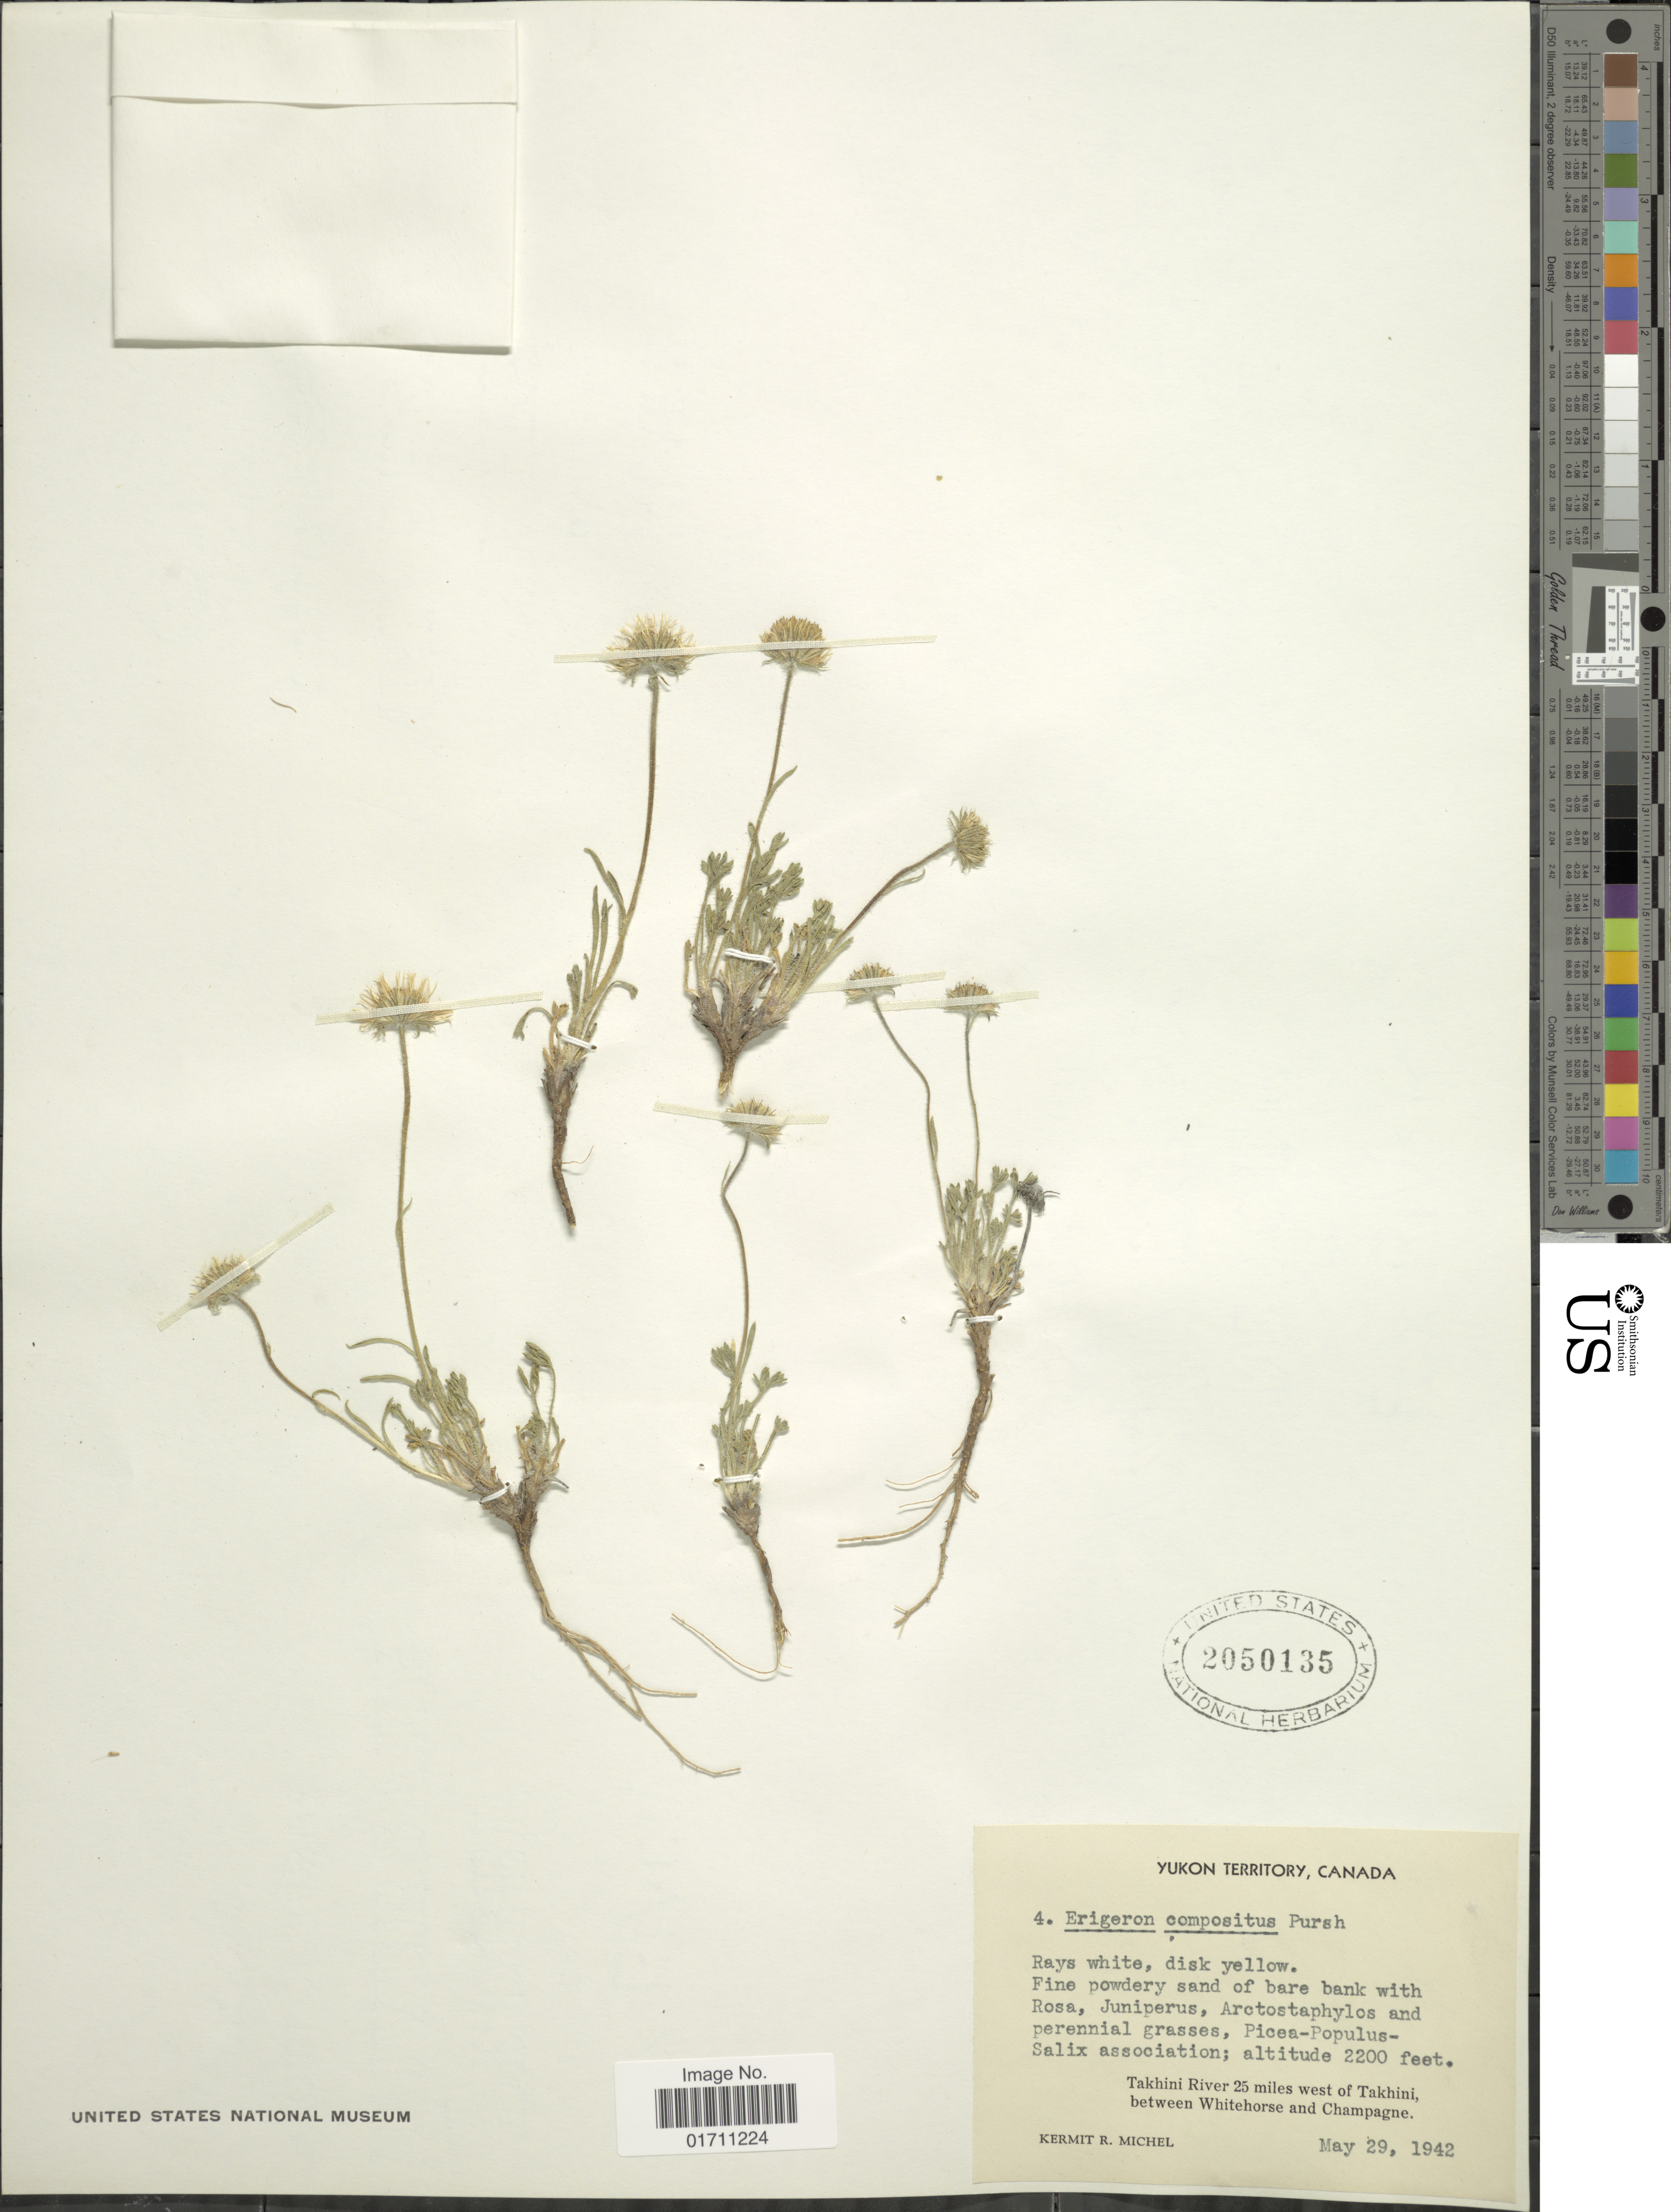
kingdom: Plantae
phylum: Tracheophyta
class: Magnoliopsida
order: Asterales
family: Asteraceae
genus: Erigeron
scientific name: Erigeron compositus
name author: Pursh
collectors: K. Michel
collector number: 4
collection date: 1942-05-29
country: Canada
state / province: Yukon Territory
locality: Takhini River 25 miles west of Takhini, between Whitehorse and Champagne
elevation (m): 671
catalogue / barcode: US 2050135